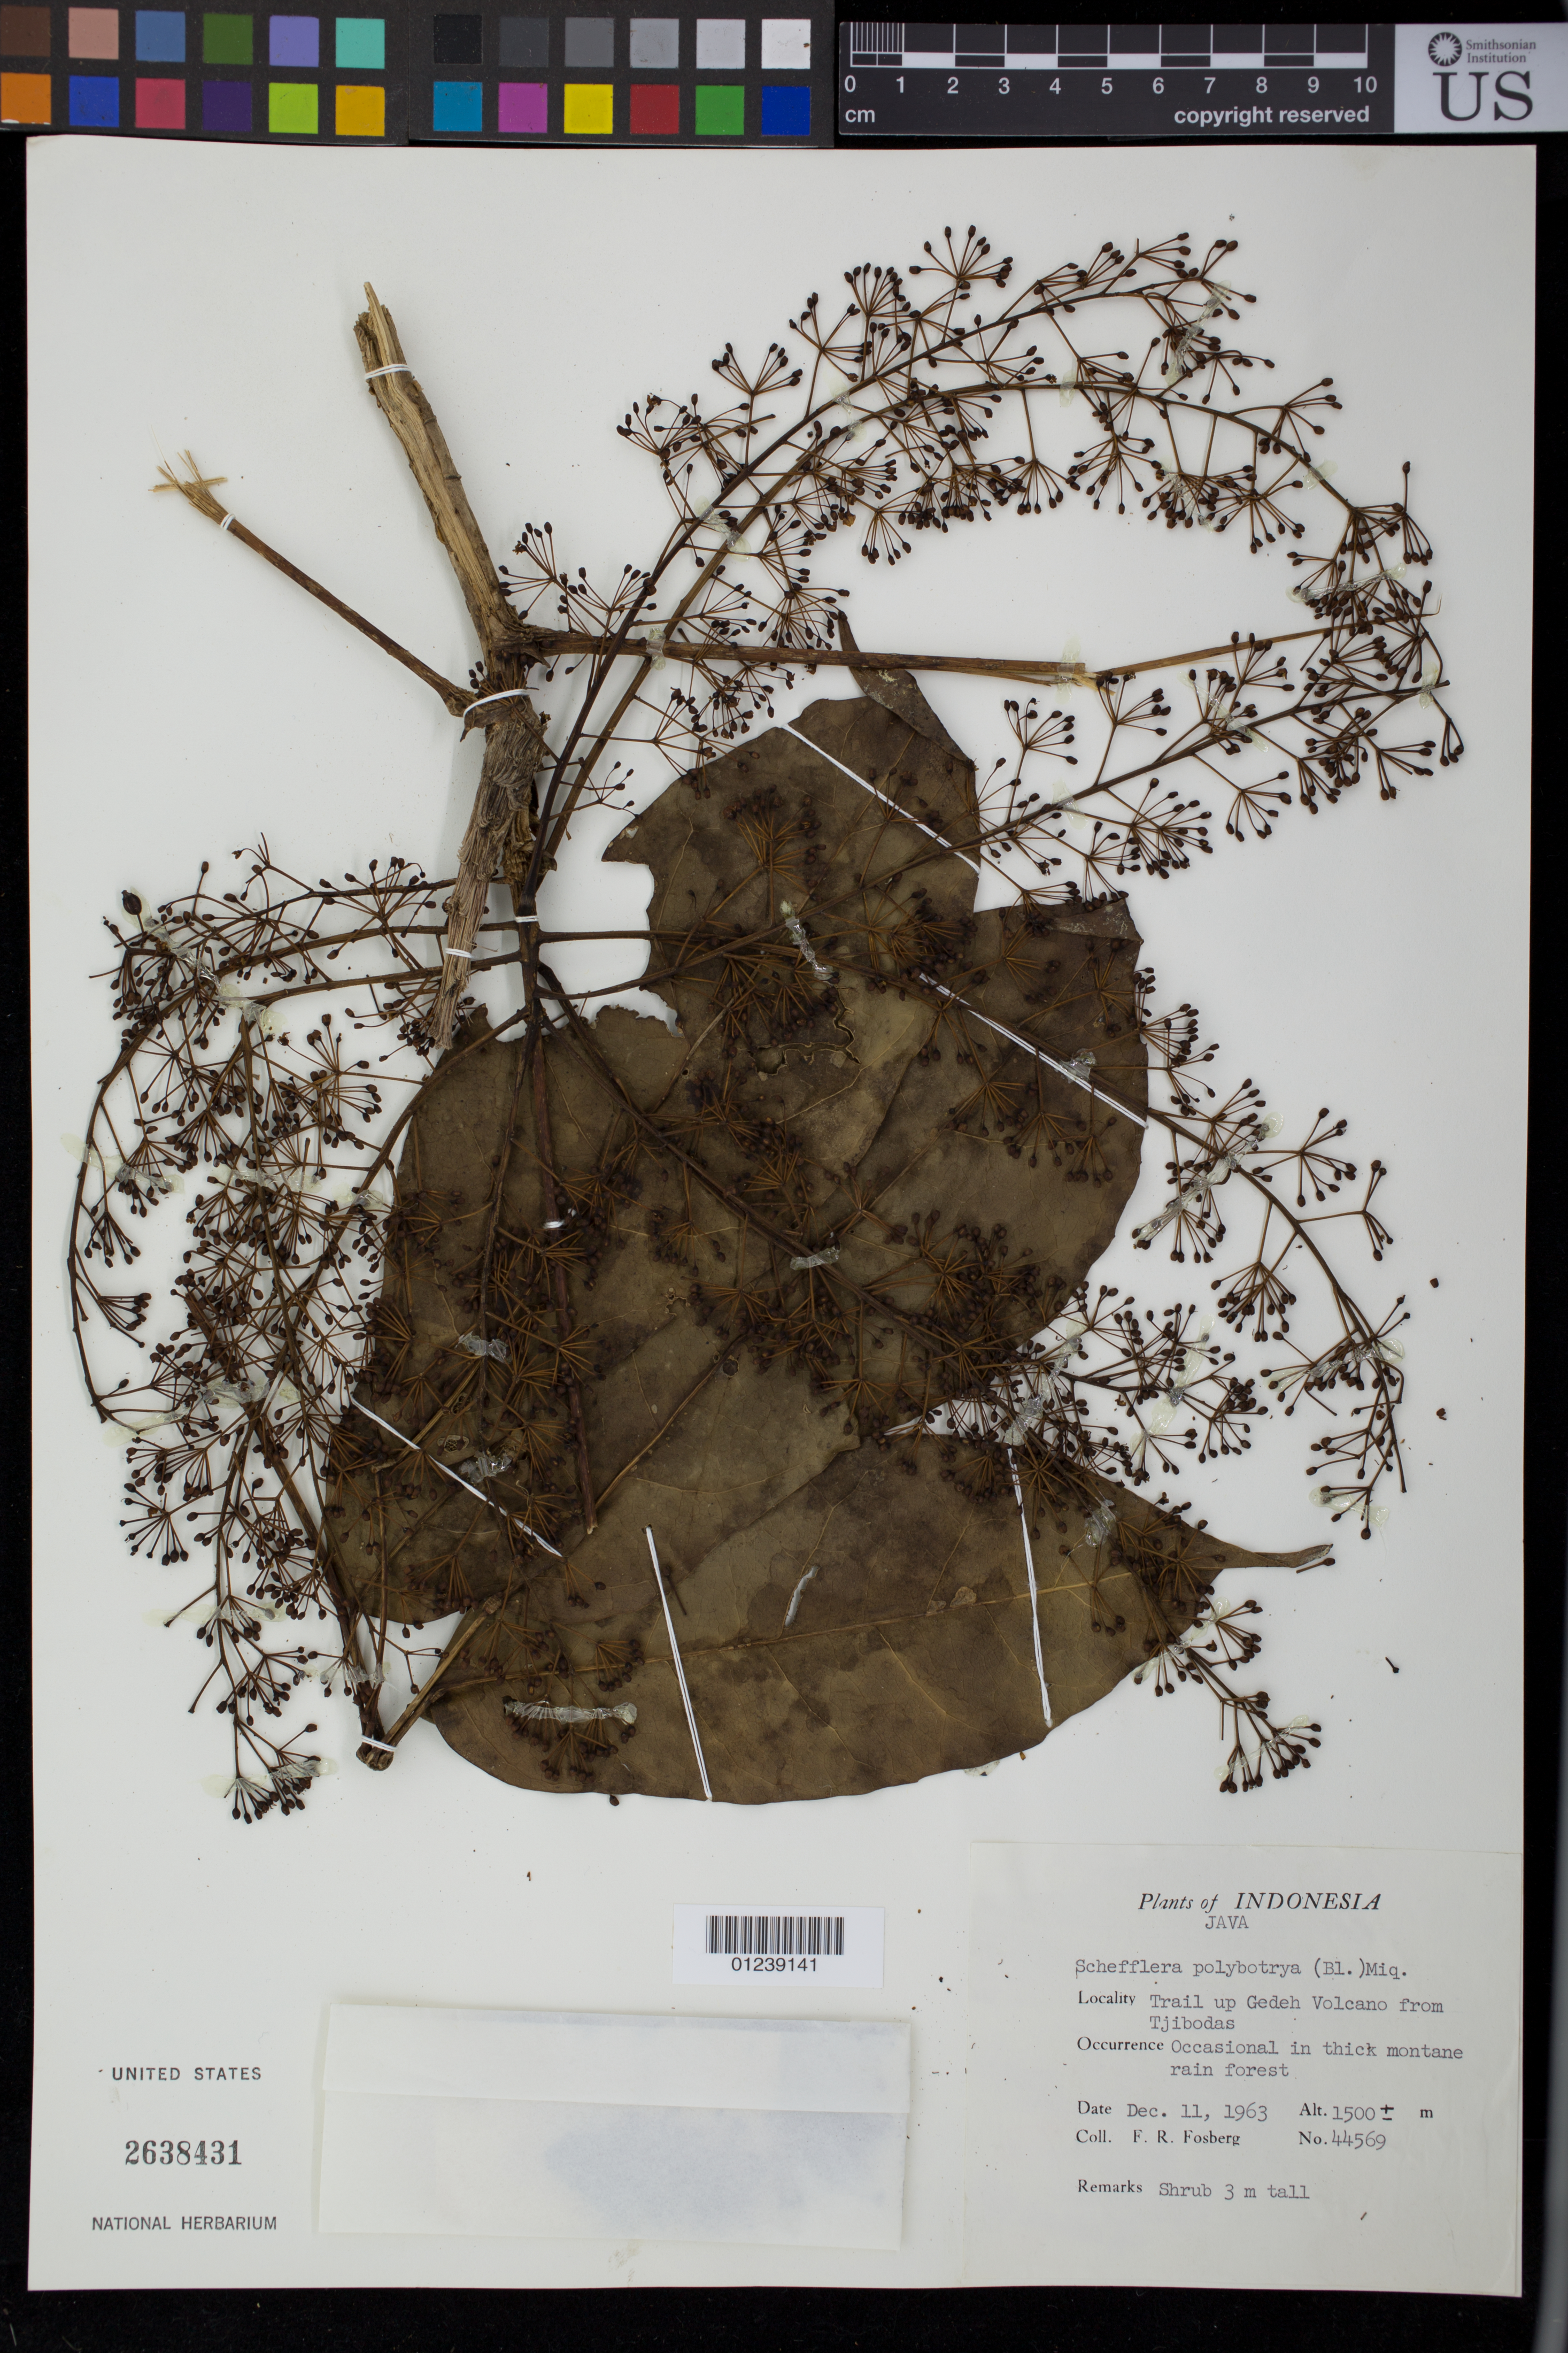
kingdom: Plantae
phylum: Tracheophyta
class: Magnoliopsida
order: Apiales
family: Araliaceae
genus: Heptapleurum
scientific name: Heptapleurum polybotryum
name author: (Miq.) Seem.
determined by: Wagner, W. L., (BOT), Smithsonian Institution - National Museum of Natural History (UNITED STATES)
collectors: F. R. Fosberg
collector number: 44569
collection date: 1963-12-11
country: Indonesia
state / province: Java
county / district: Jawa Barat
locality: Java. Trail up Gedeh Volcano from Tjibodas.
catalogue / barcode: US 2638431